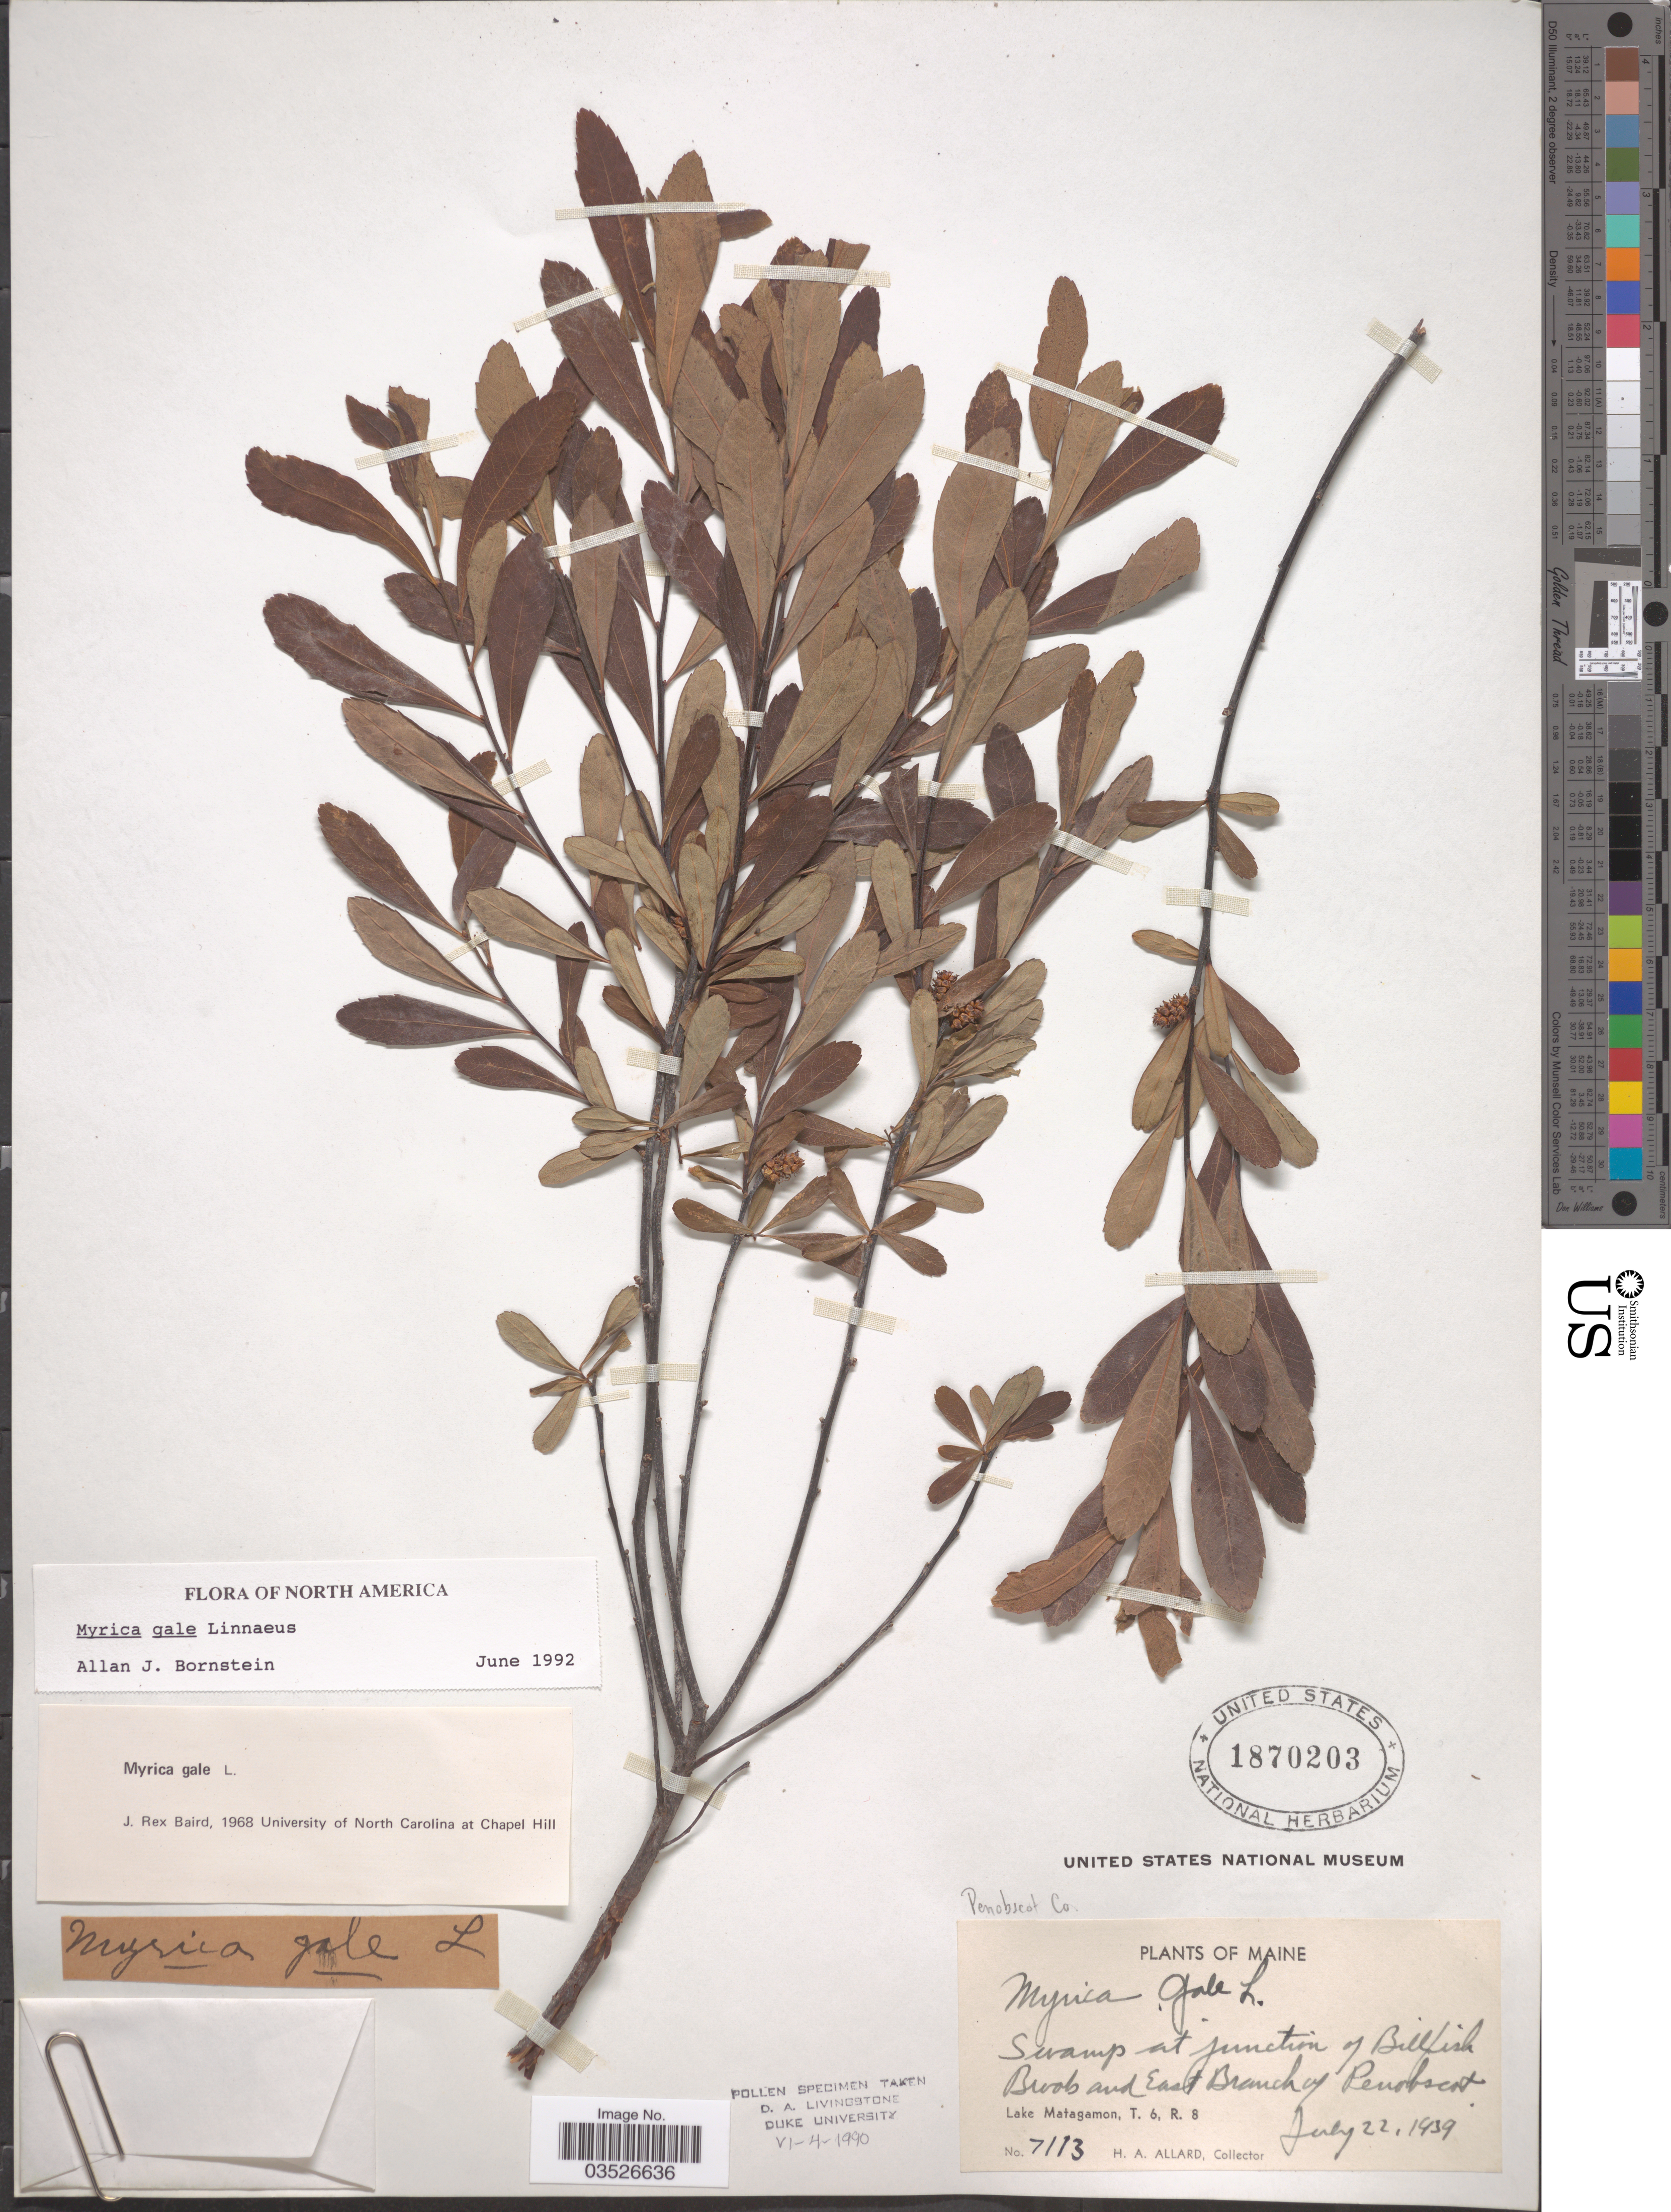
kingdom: Plantae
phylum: Tracheophyta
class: Magnoliopsida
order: Fagales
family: Myricaceae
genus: Myrica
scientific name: Myrica gale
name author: L.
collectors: H. A. Allard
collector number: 7113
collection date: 1939-07-22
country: United States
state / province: Maine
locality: Penobscot Co. At junction of Billfish Brook and East Branch of Penobscot. Lake Matagamon, T. 6, R. 8.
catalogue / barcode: US 1870203